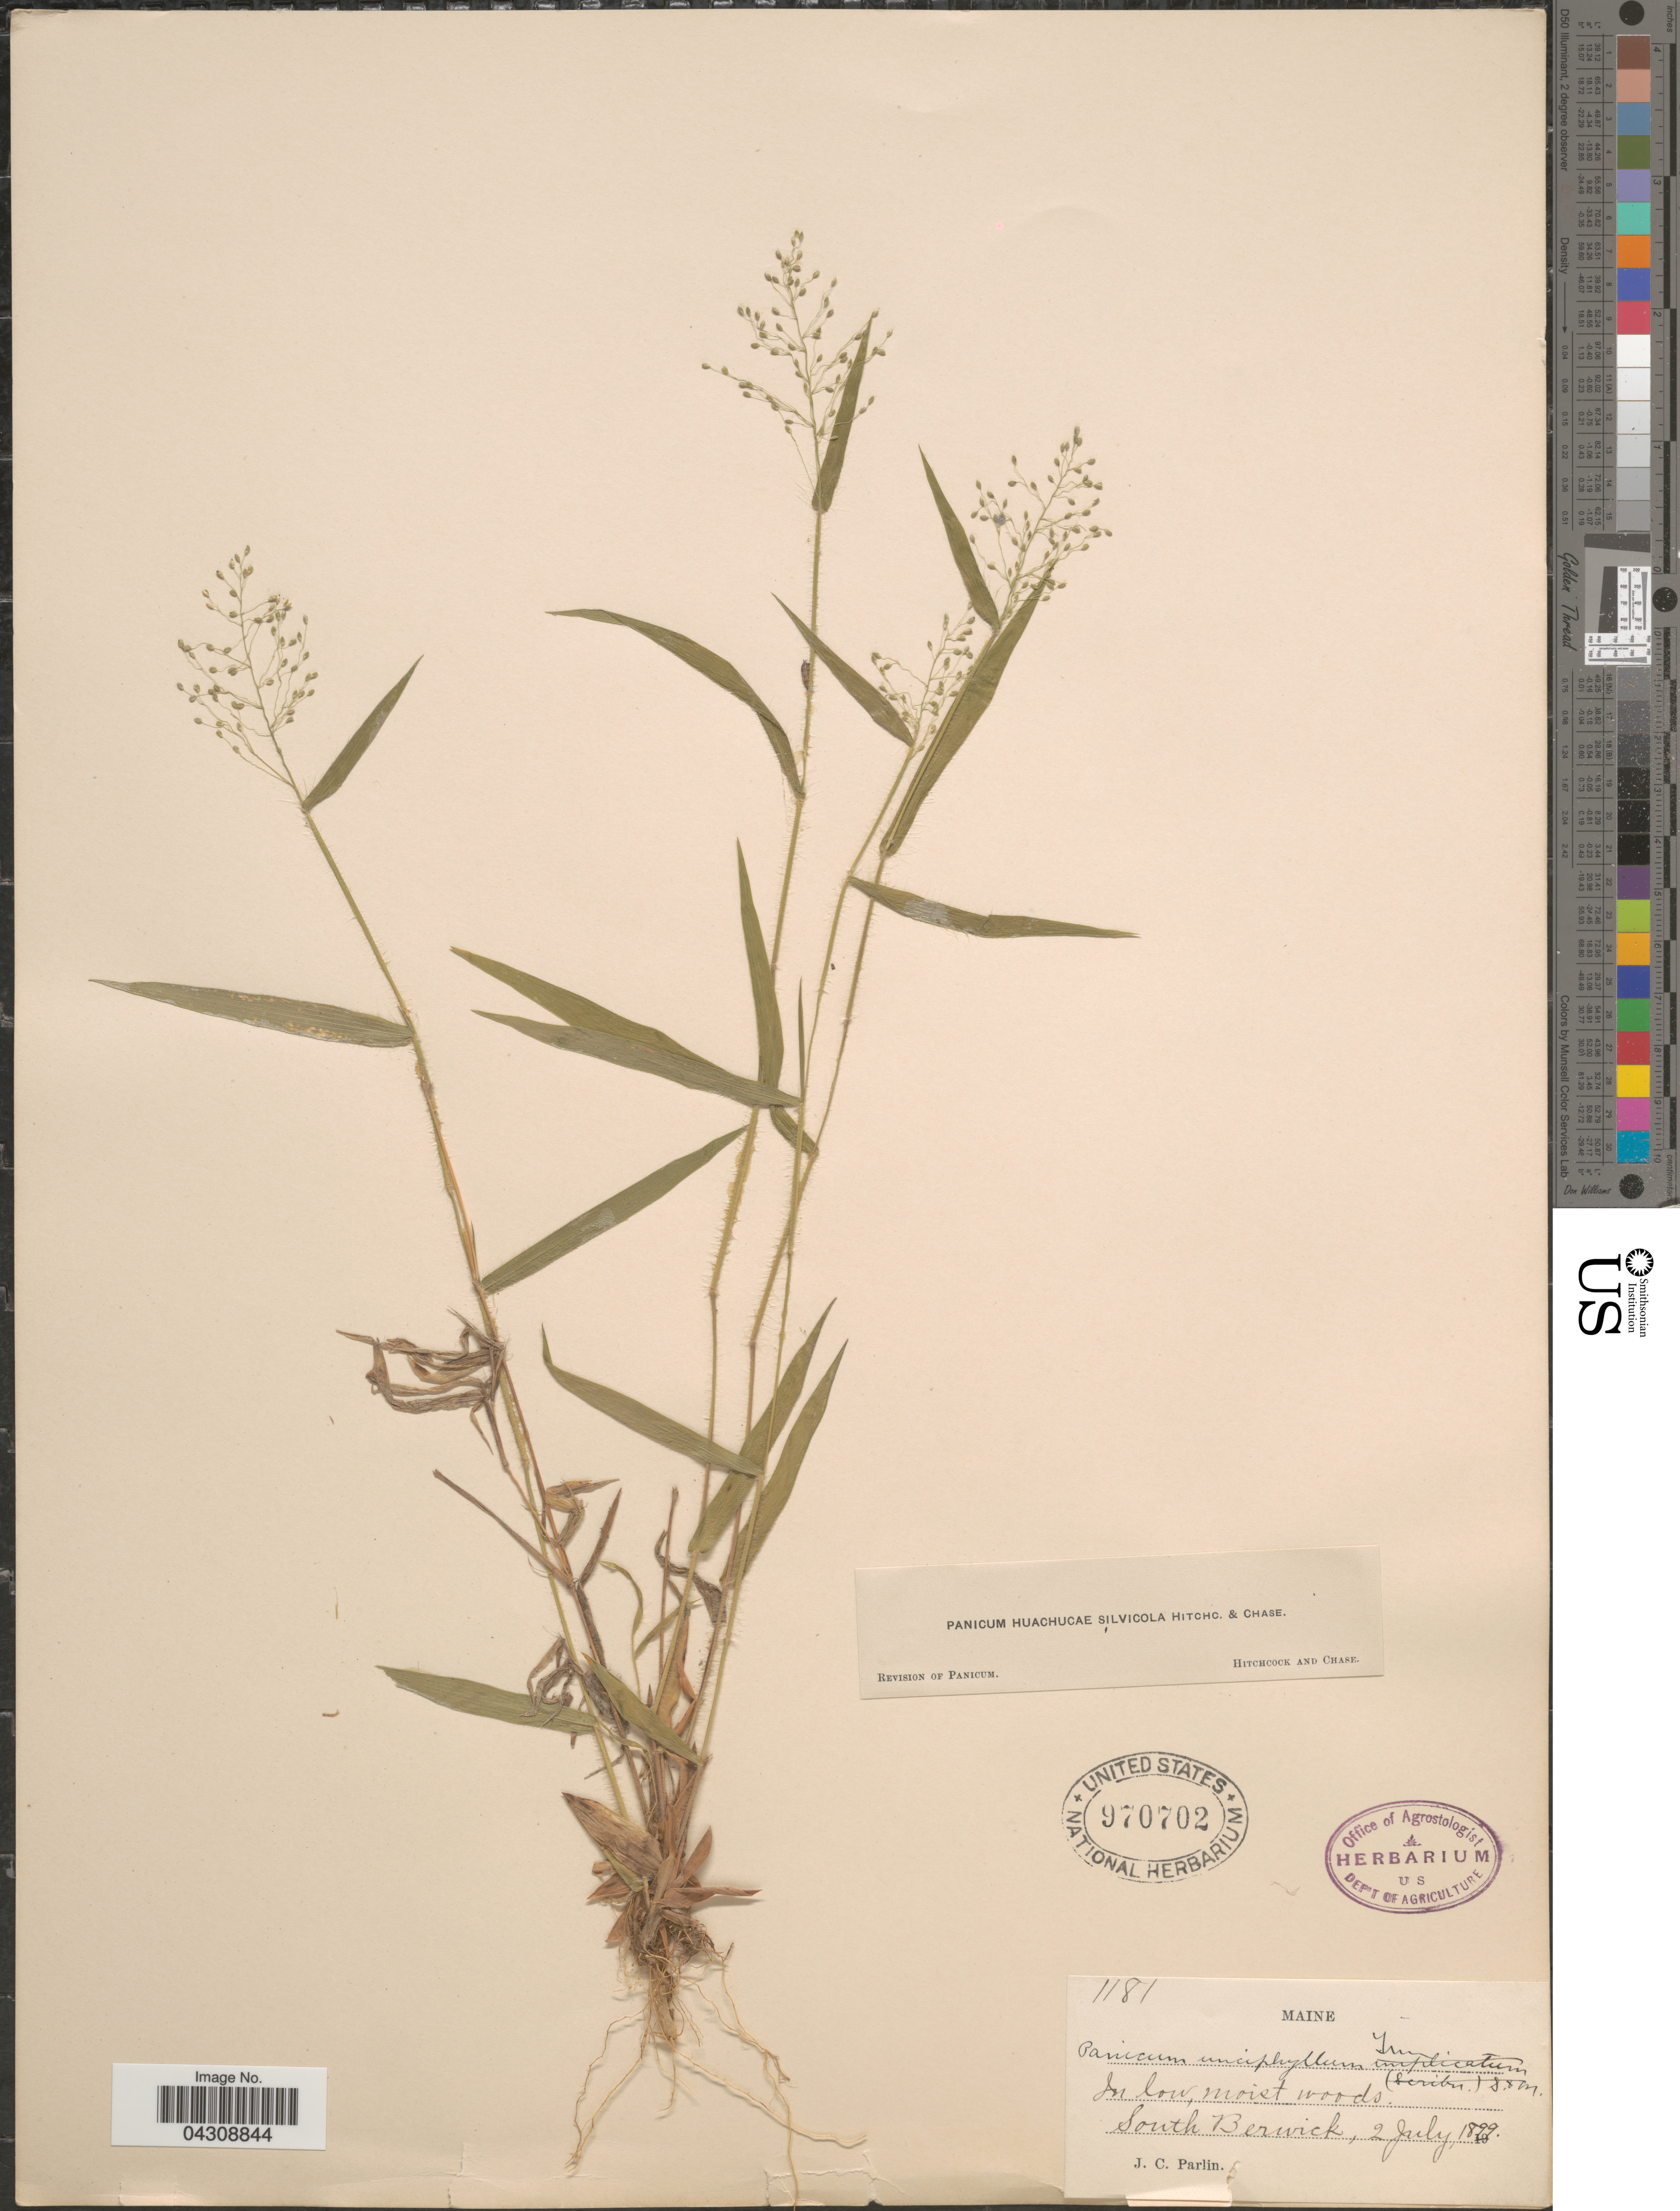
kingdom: Plantae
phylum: Tracheophyta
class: Liliopsida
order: Poales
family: Poaceae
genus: Dichanthelium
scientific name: Dichanthelium acuminatum var. acuminatum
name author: (Sw.) Gould & C.A. Clark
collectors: J. Parlin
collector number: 1181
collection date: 1899-07-02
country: United States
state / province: Maine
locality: In low, moist woods. South Berwick.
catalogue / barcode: US 970702